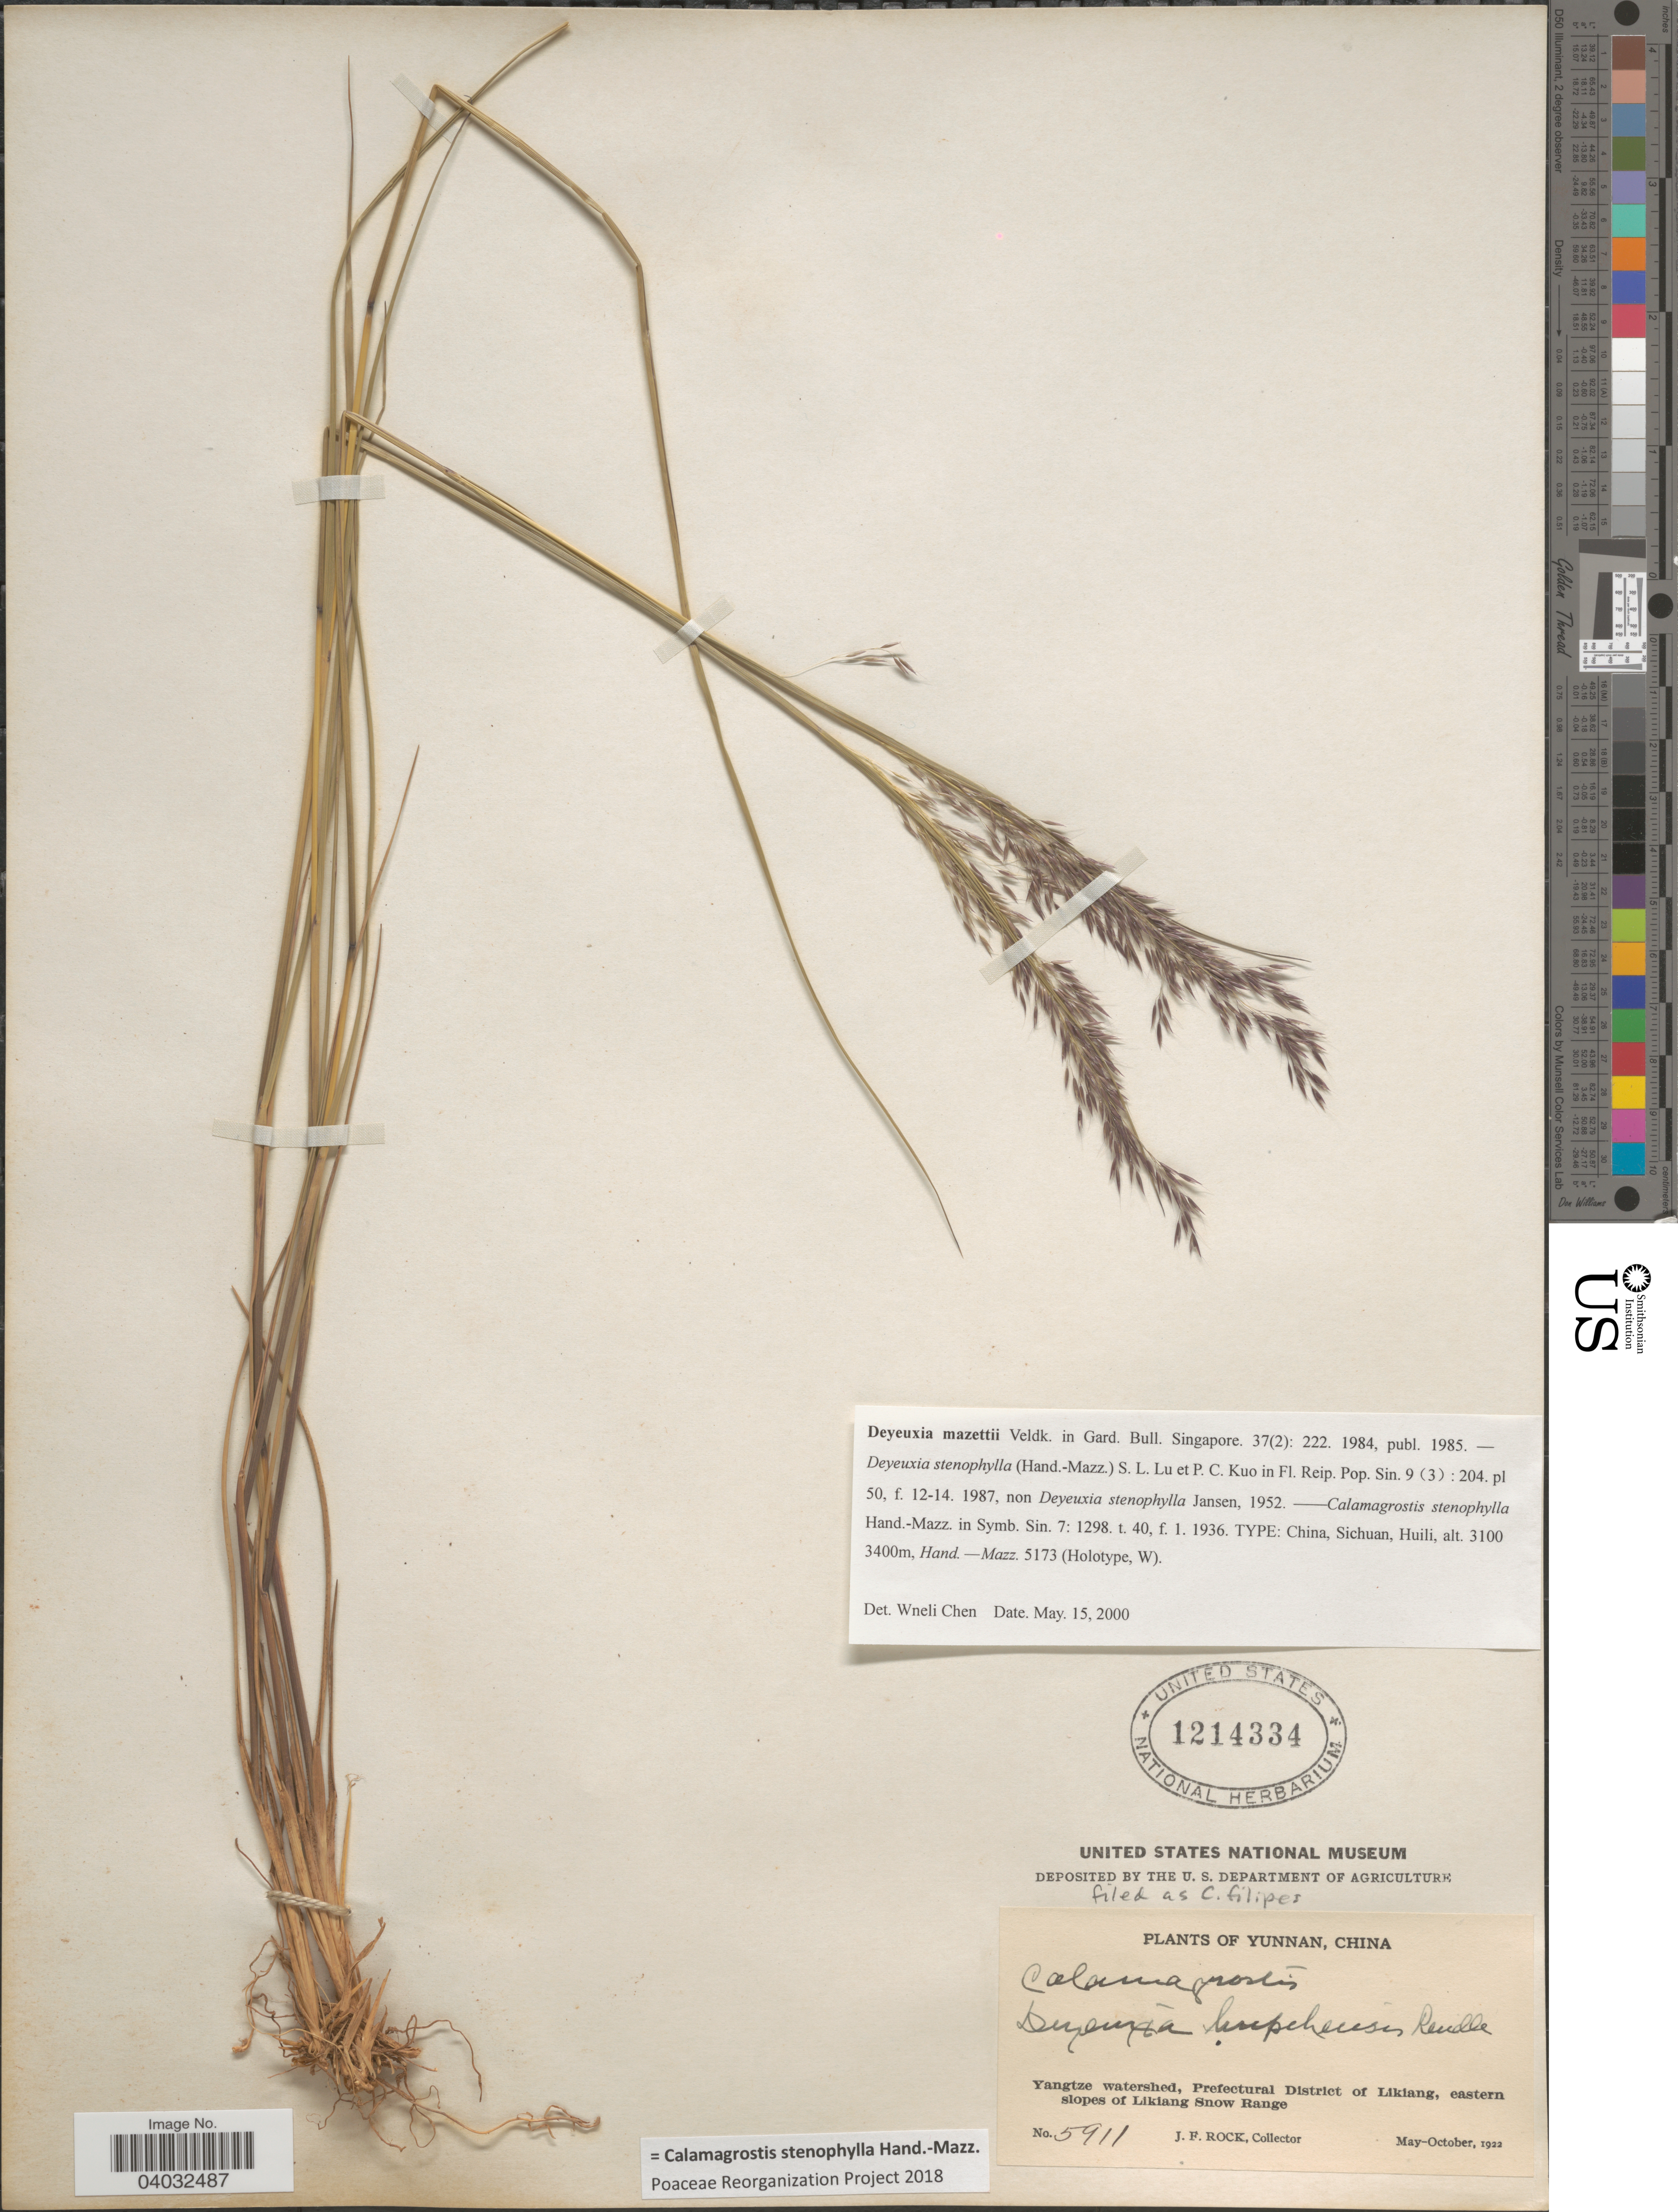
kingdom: Plantae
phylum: Tracheophyta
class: Liliopsida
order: Poales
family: Poaceae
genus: Calamagrostis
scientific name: Calamagrostis hongii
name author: Paszko & Bing Liu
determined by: Paszko, B.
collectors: J. Rock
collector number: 5911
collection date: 1922-05/1922-10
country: China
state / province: Yunnan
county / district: Yulong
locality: Yangtze watershed, Prefectural District of Likiang, eastern slopes of Likiang Snow Range.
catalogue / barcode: US 1214334